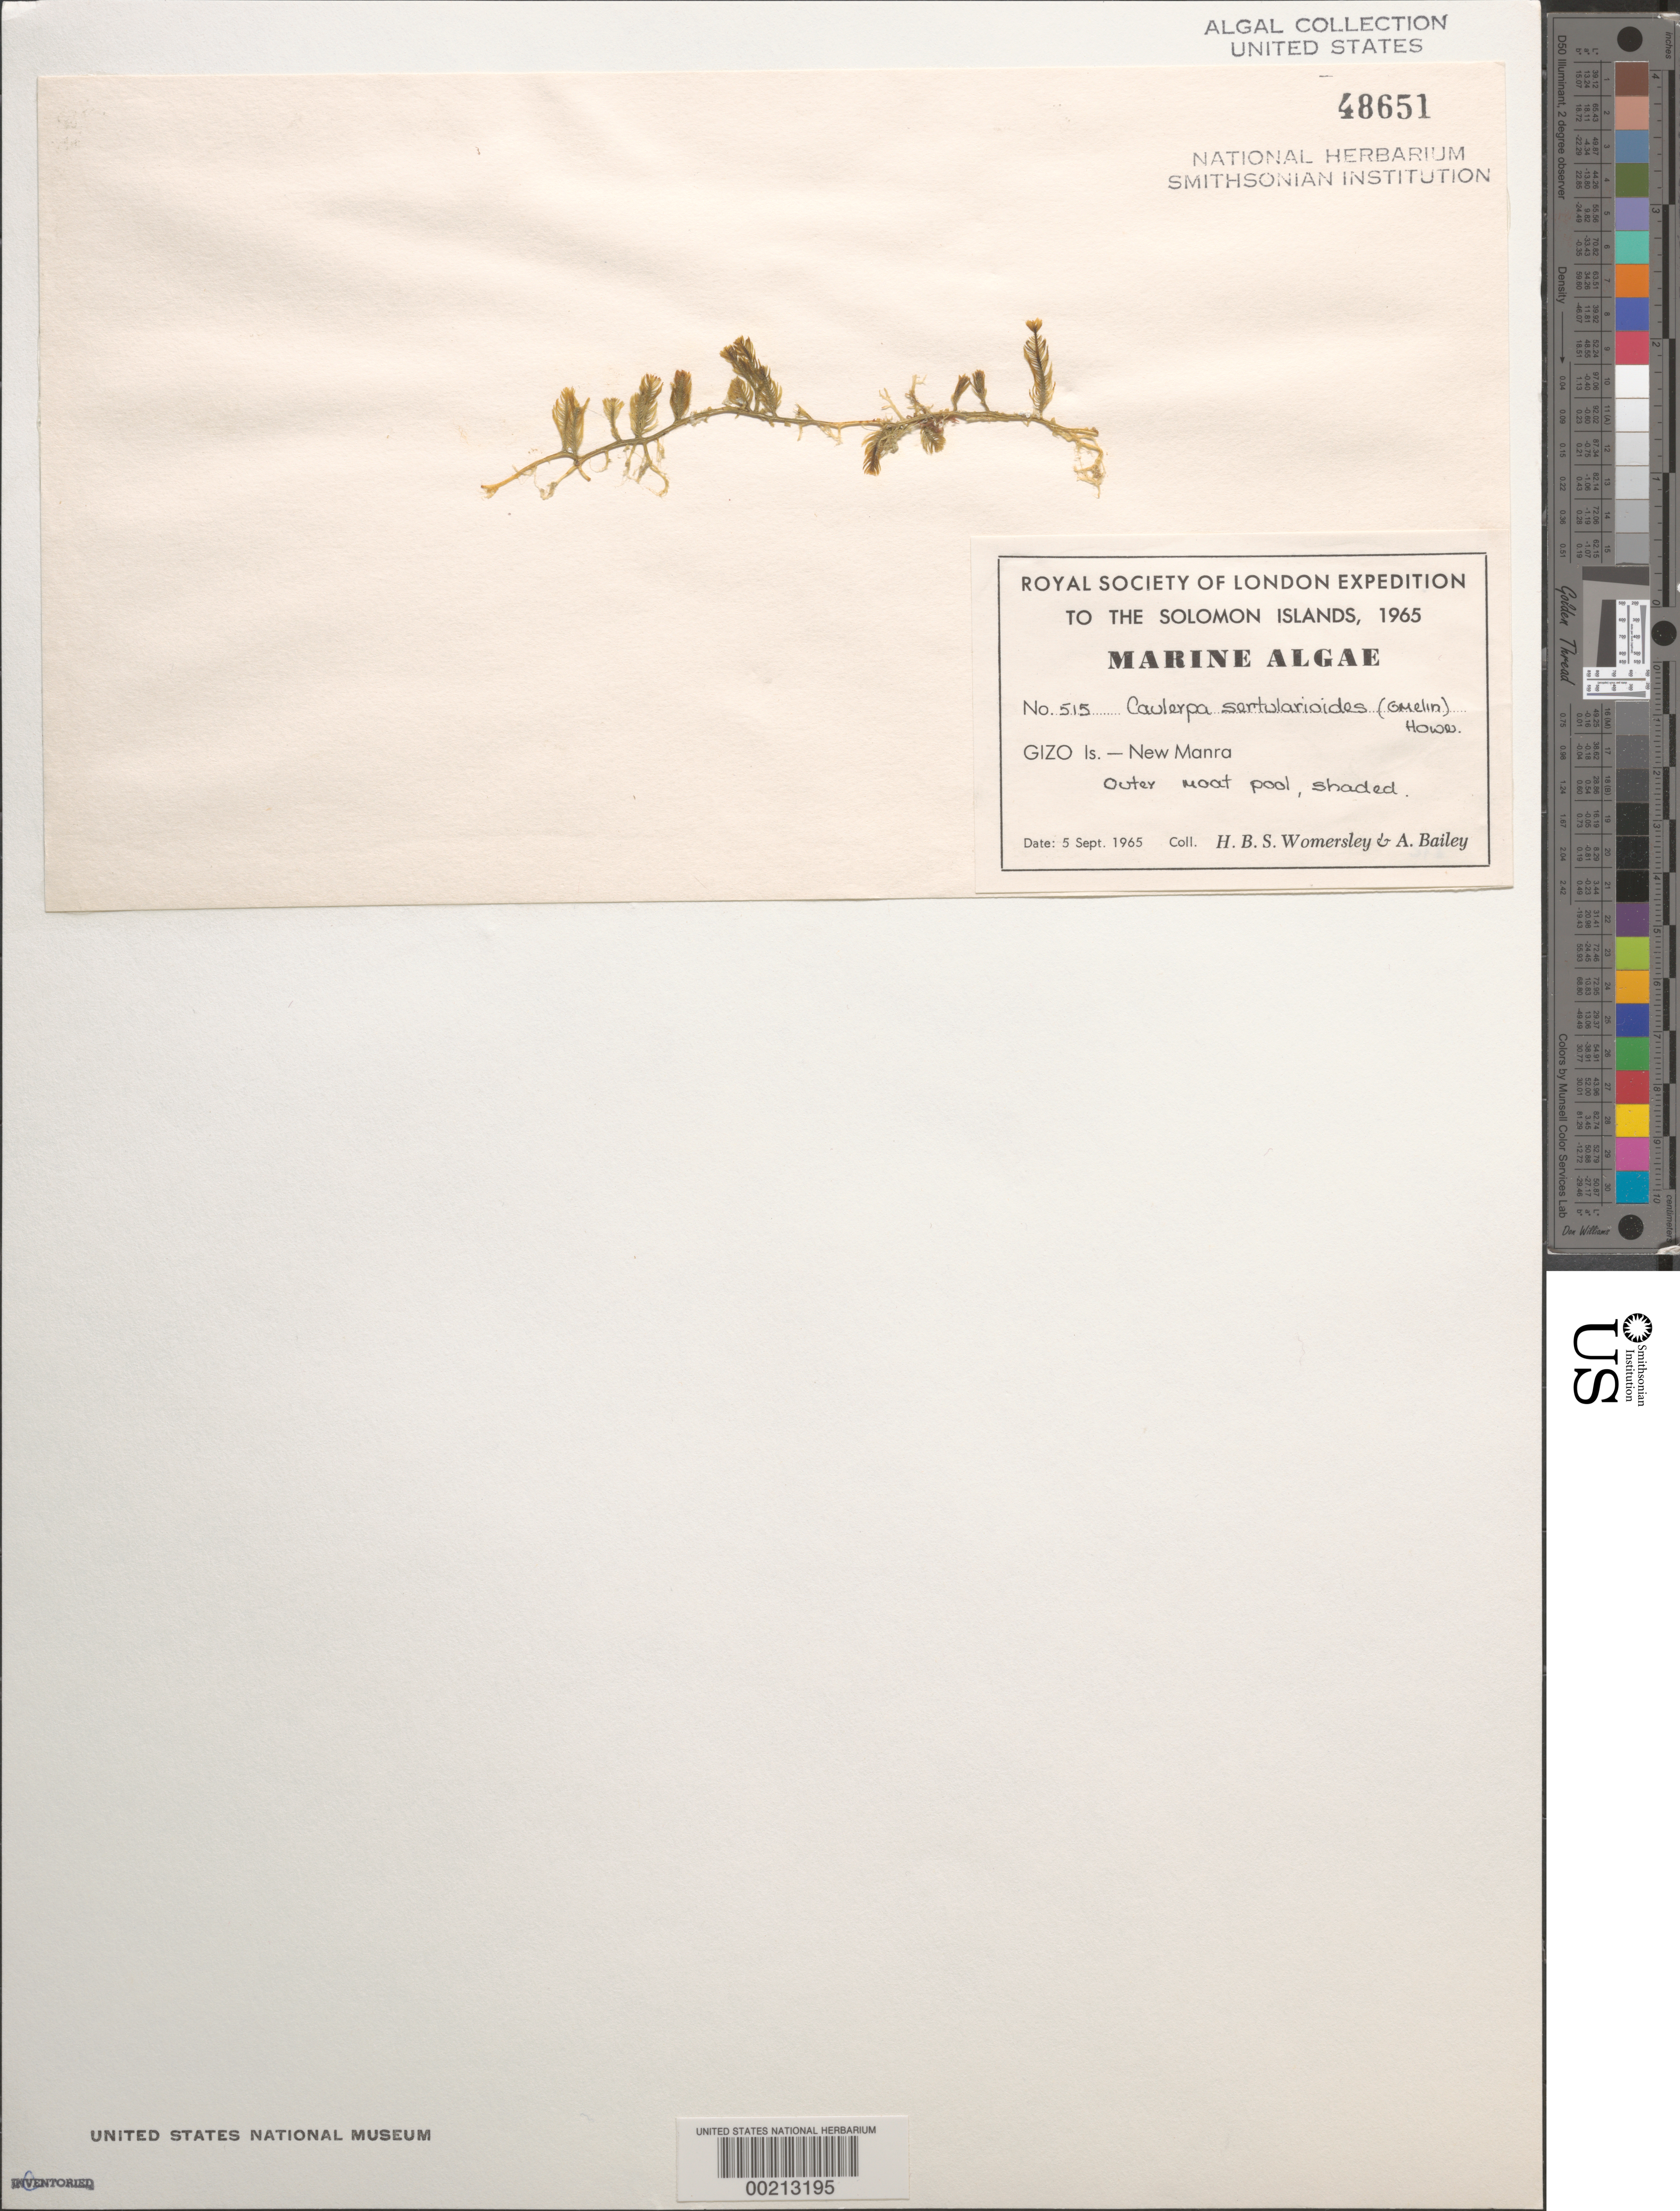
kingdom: Plantae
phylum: Chlorophyta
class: Ulvophyceae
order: Bryopsidales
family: Caulerpaceae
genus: Caulerpa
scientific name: Caulerpa sertularioides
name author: (S.G. Gmel.) M. Howe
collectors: H. B. S. Womersley & A. Bailey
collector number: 515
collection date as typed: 05 Sep 1965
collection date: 1965-09-05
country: Solomon Islands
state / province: Western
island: Ghizo [Gizo]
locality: New Manra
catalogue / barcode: US 48651